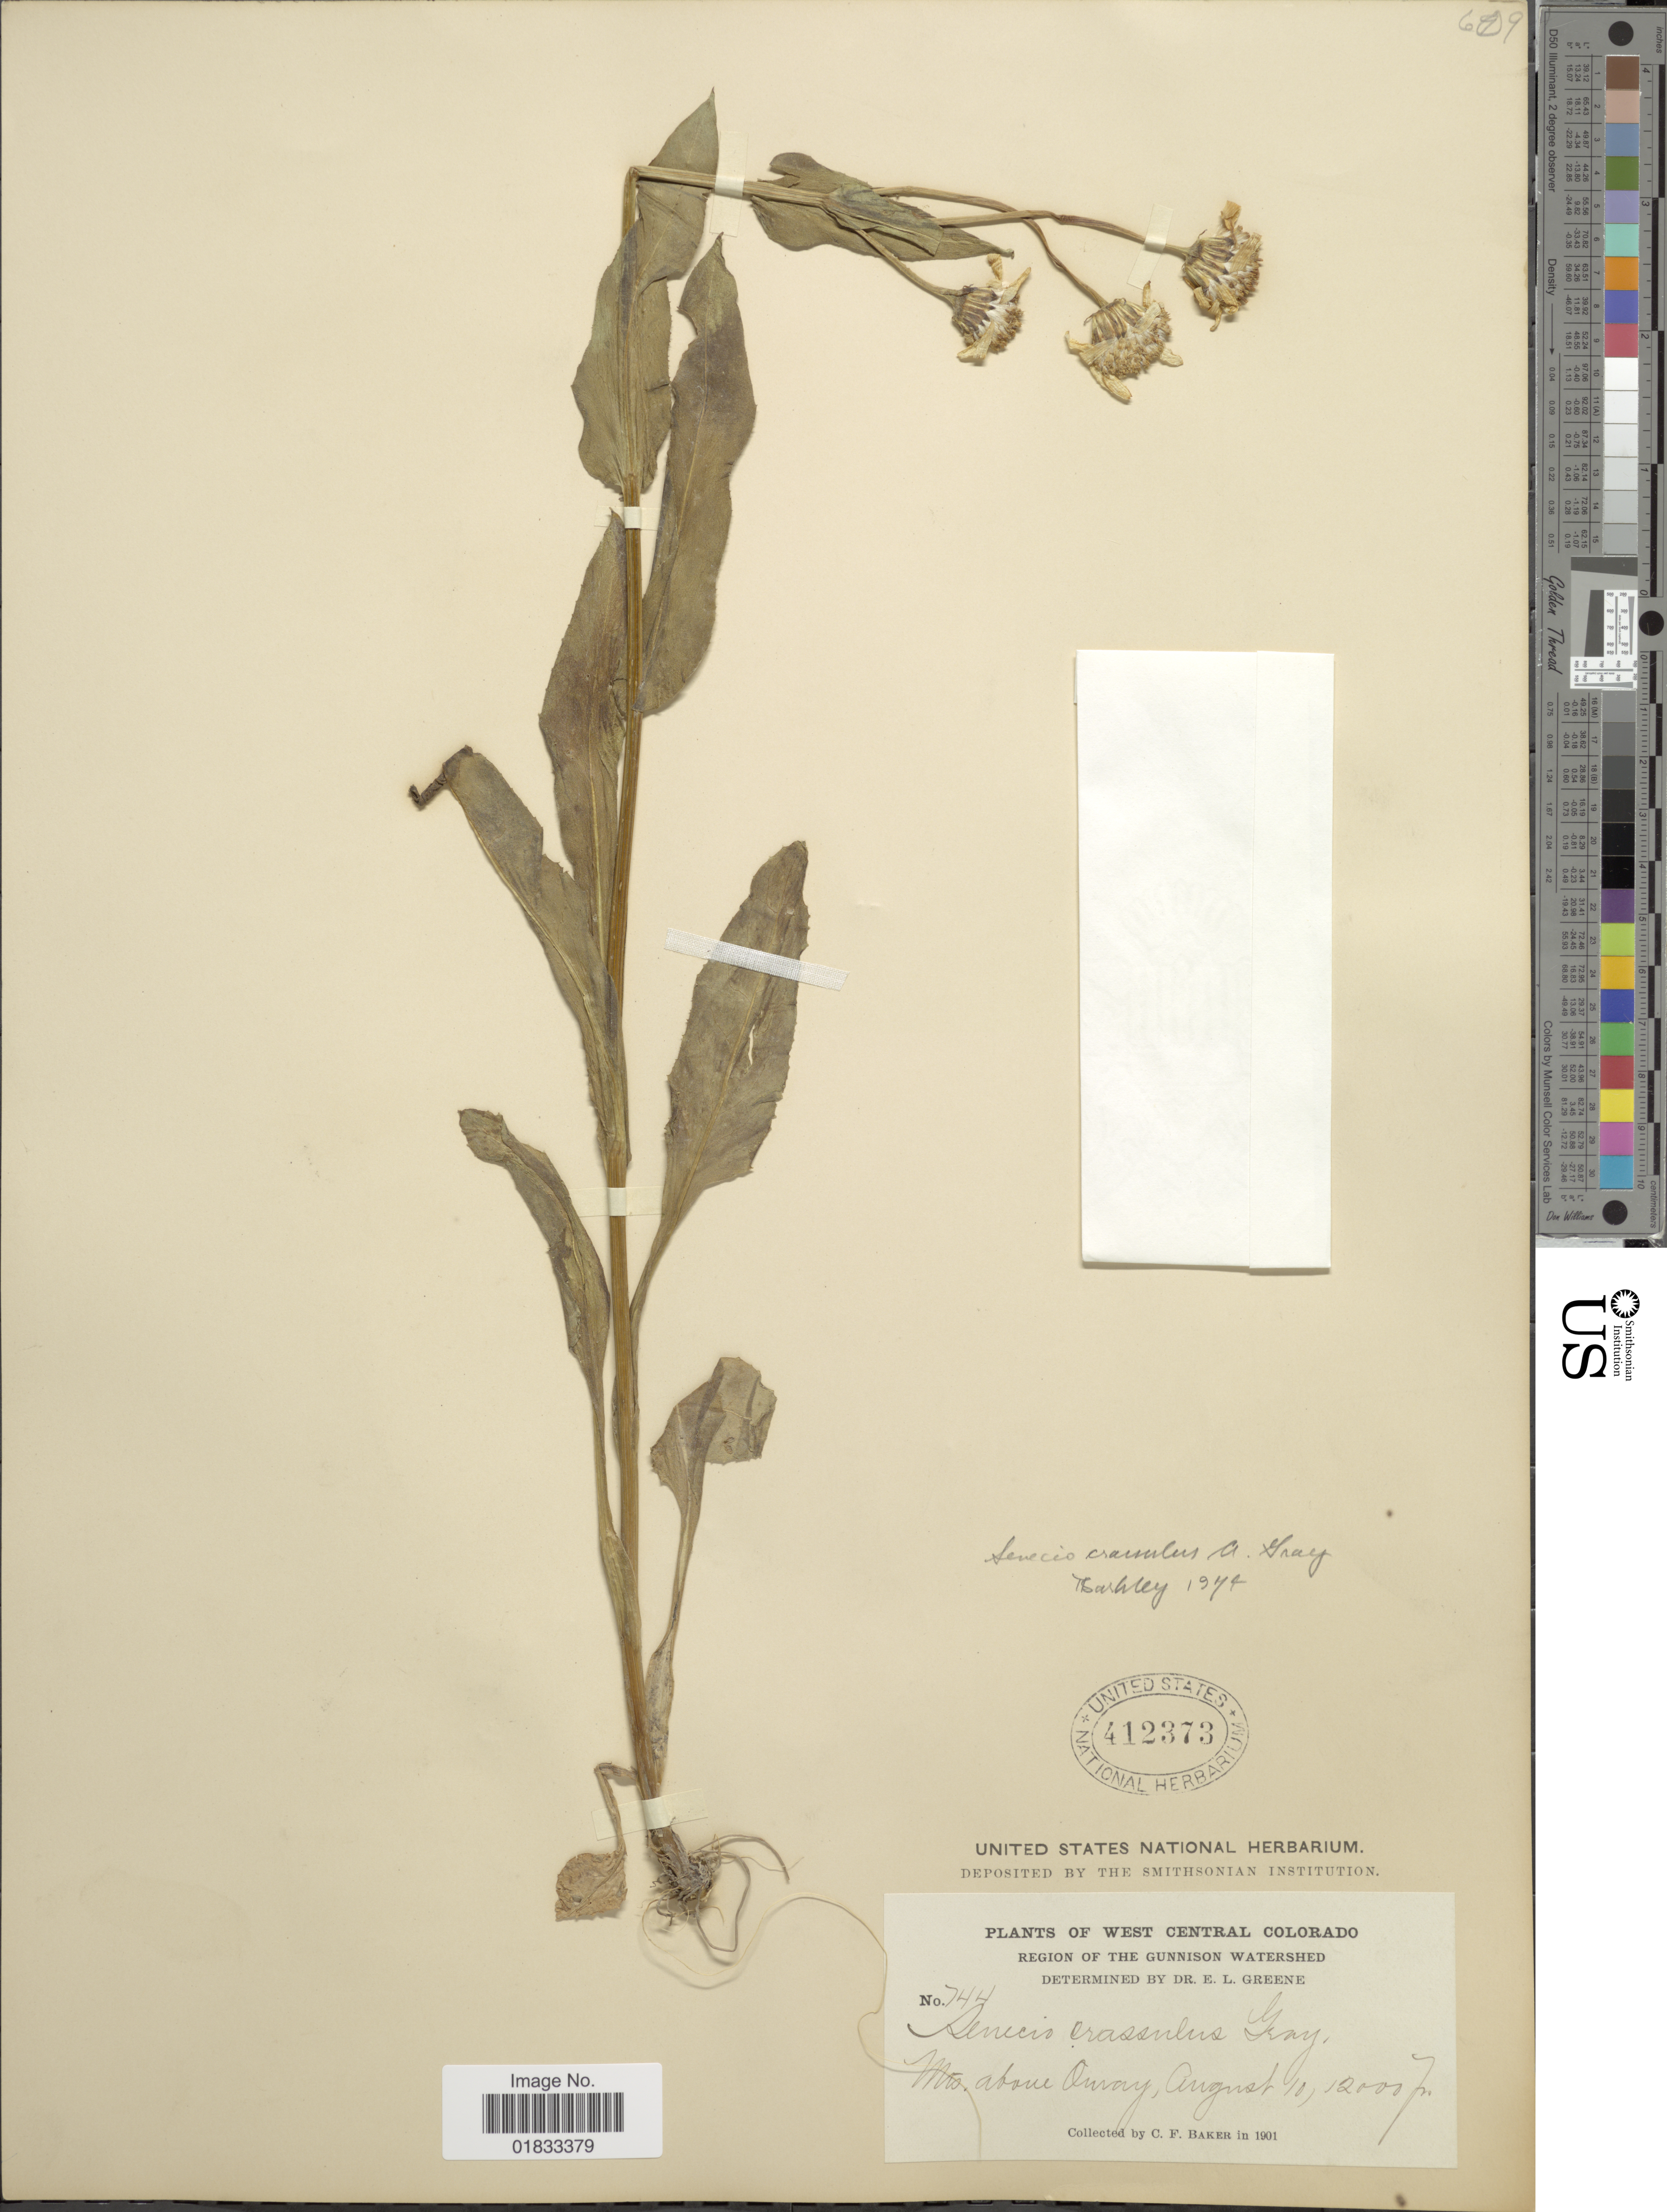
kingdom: Plantae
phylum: Tracheophyta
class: Magnoliopsida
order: Asterales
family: Asteraceae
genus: Senecio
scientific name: Senecio crassulus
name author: A. Gray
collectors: C. F. Baker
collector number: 744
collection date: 1901-08-10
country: United States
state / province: Colorado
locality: West Central Colorado, Region of the Gunnison County, Mts. above Ouray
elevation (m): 3658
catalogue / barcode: US 412373